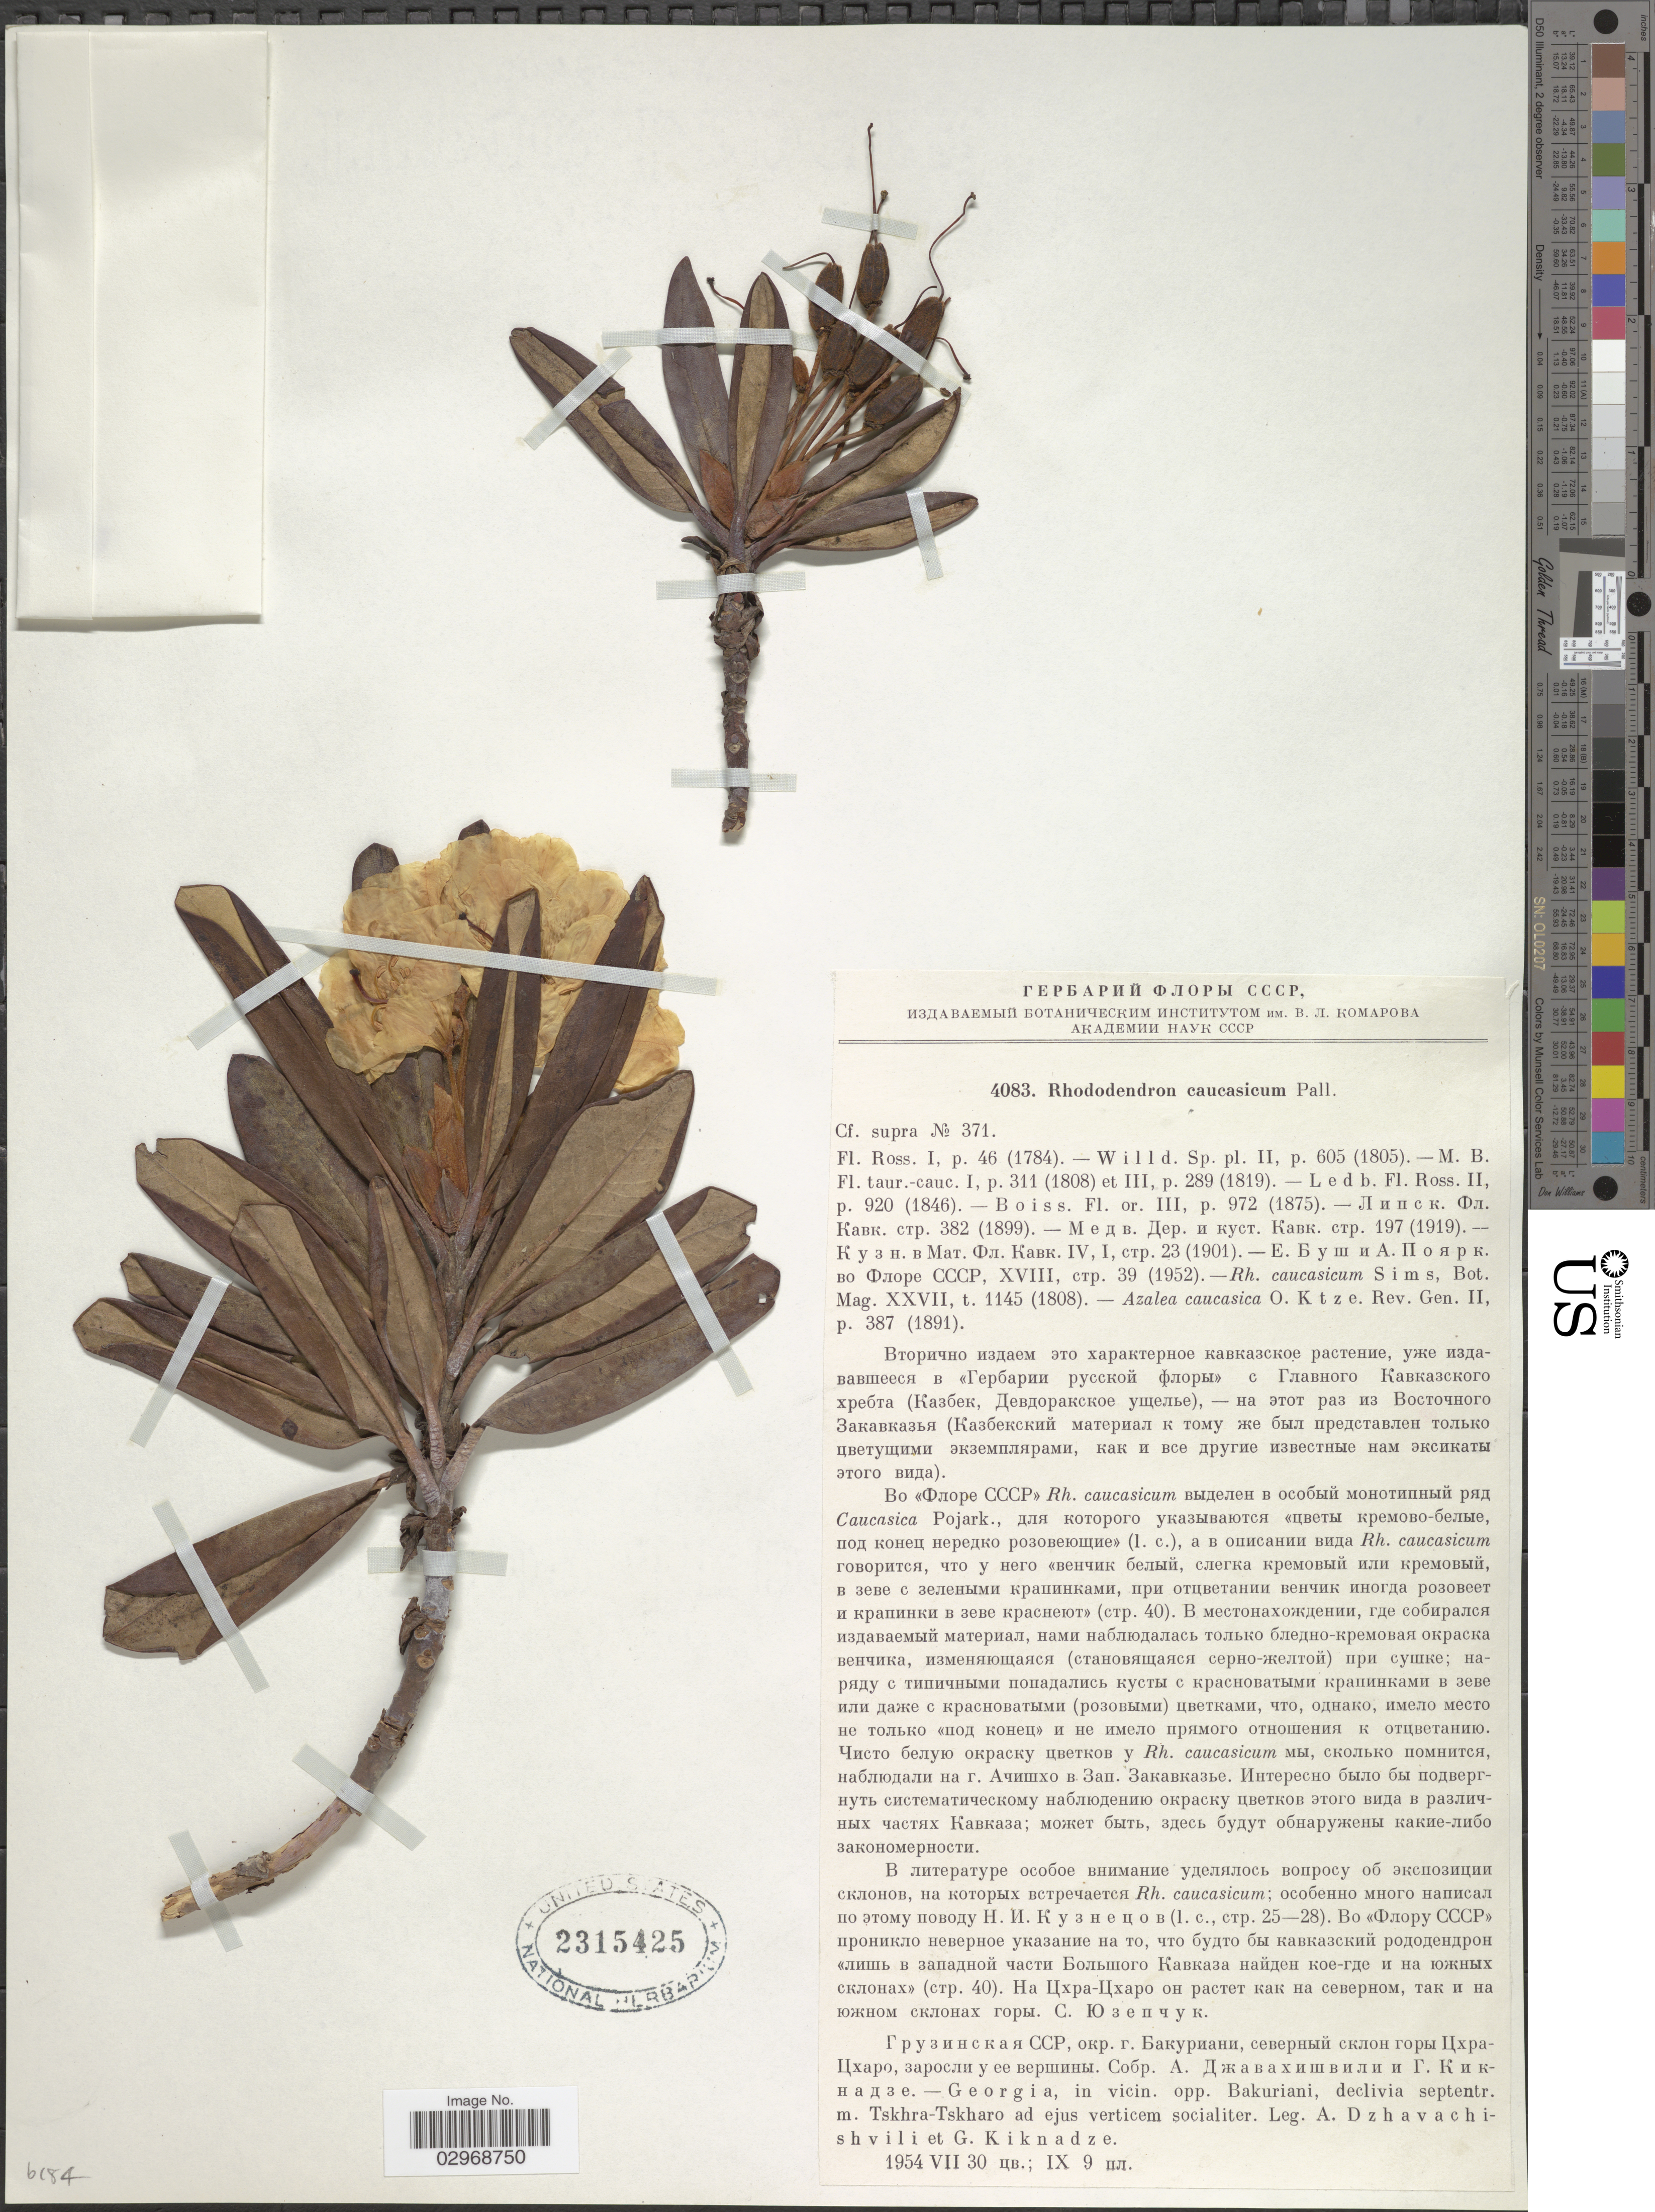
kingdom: Plantae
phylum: Tracheophyta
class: Magnoliopsida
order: Ericales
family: Ericaceae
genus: Rhododendron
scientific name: Rhododendron caucasicum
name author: Pall.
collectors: A. Dzhavakhischvili & G. Kiknadze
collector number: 4083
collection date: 1954-07-30/1954-09-09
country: Georgia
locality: In vicin. opp. Bakuriani, declivia septentr. m. Tskhra-Tskharo ad ejus verticem socialiter.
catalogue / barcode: US 2315425